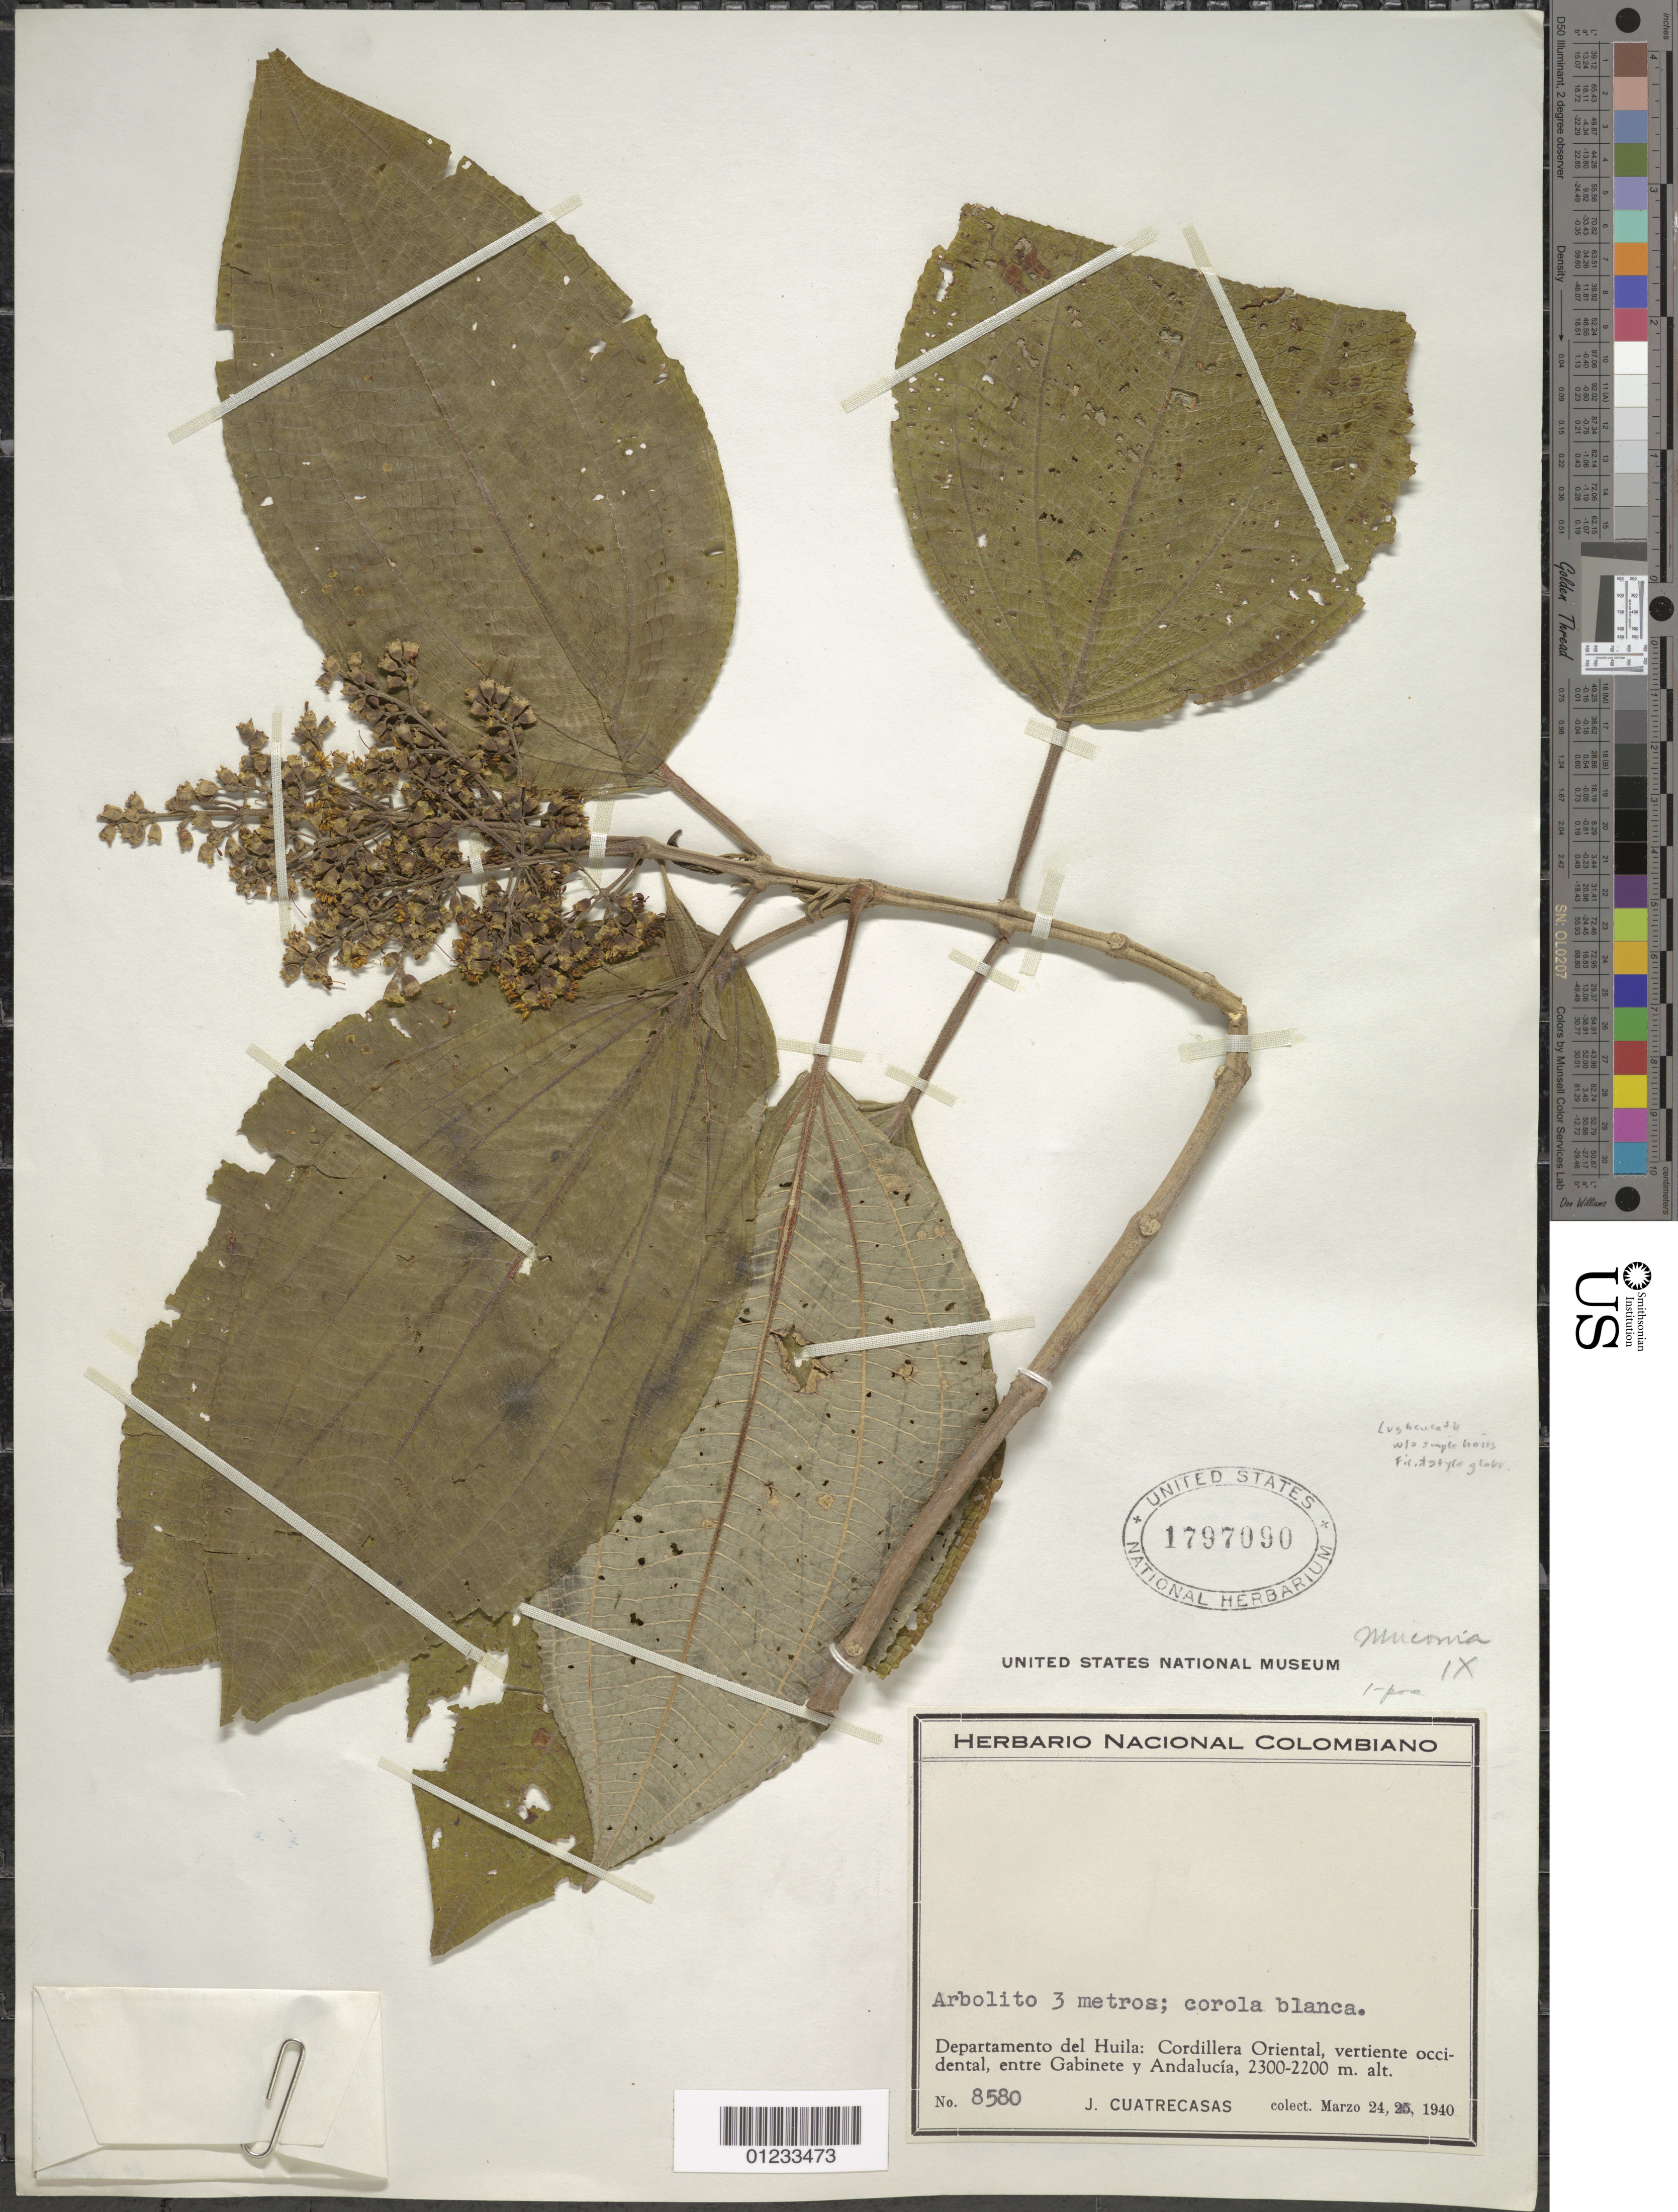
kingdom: Plantae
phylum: Tracheophyta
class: Magnoliopsida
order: Myrtales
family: Melastomataceae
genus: Miconia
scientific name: Miconia psychrophila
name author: Naudin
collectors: J. Cuatrecasas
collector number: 8580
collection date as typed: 24 Mar 1940 to 25 Mar 1940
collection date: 1940-03-24/1940-03-25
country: Colombia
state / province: Huila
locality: Cordillera Oriental, Vertiente Occidental, entre Gabinete y Andalucia.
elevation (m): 2200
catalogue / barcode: US 1797090